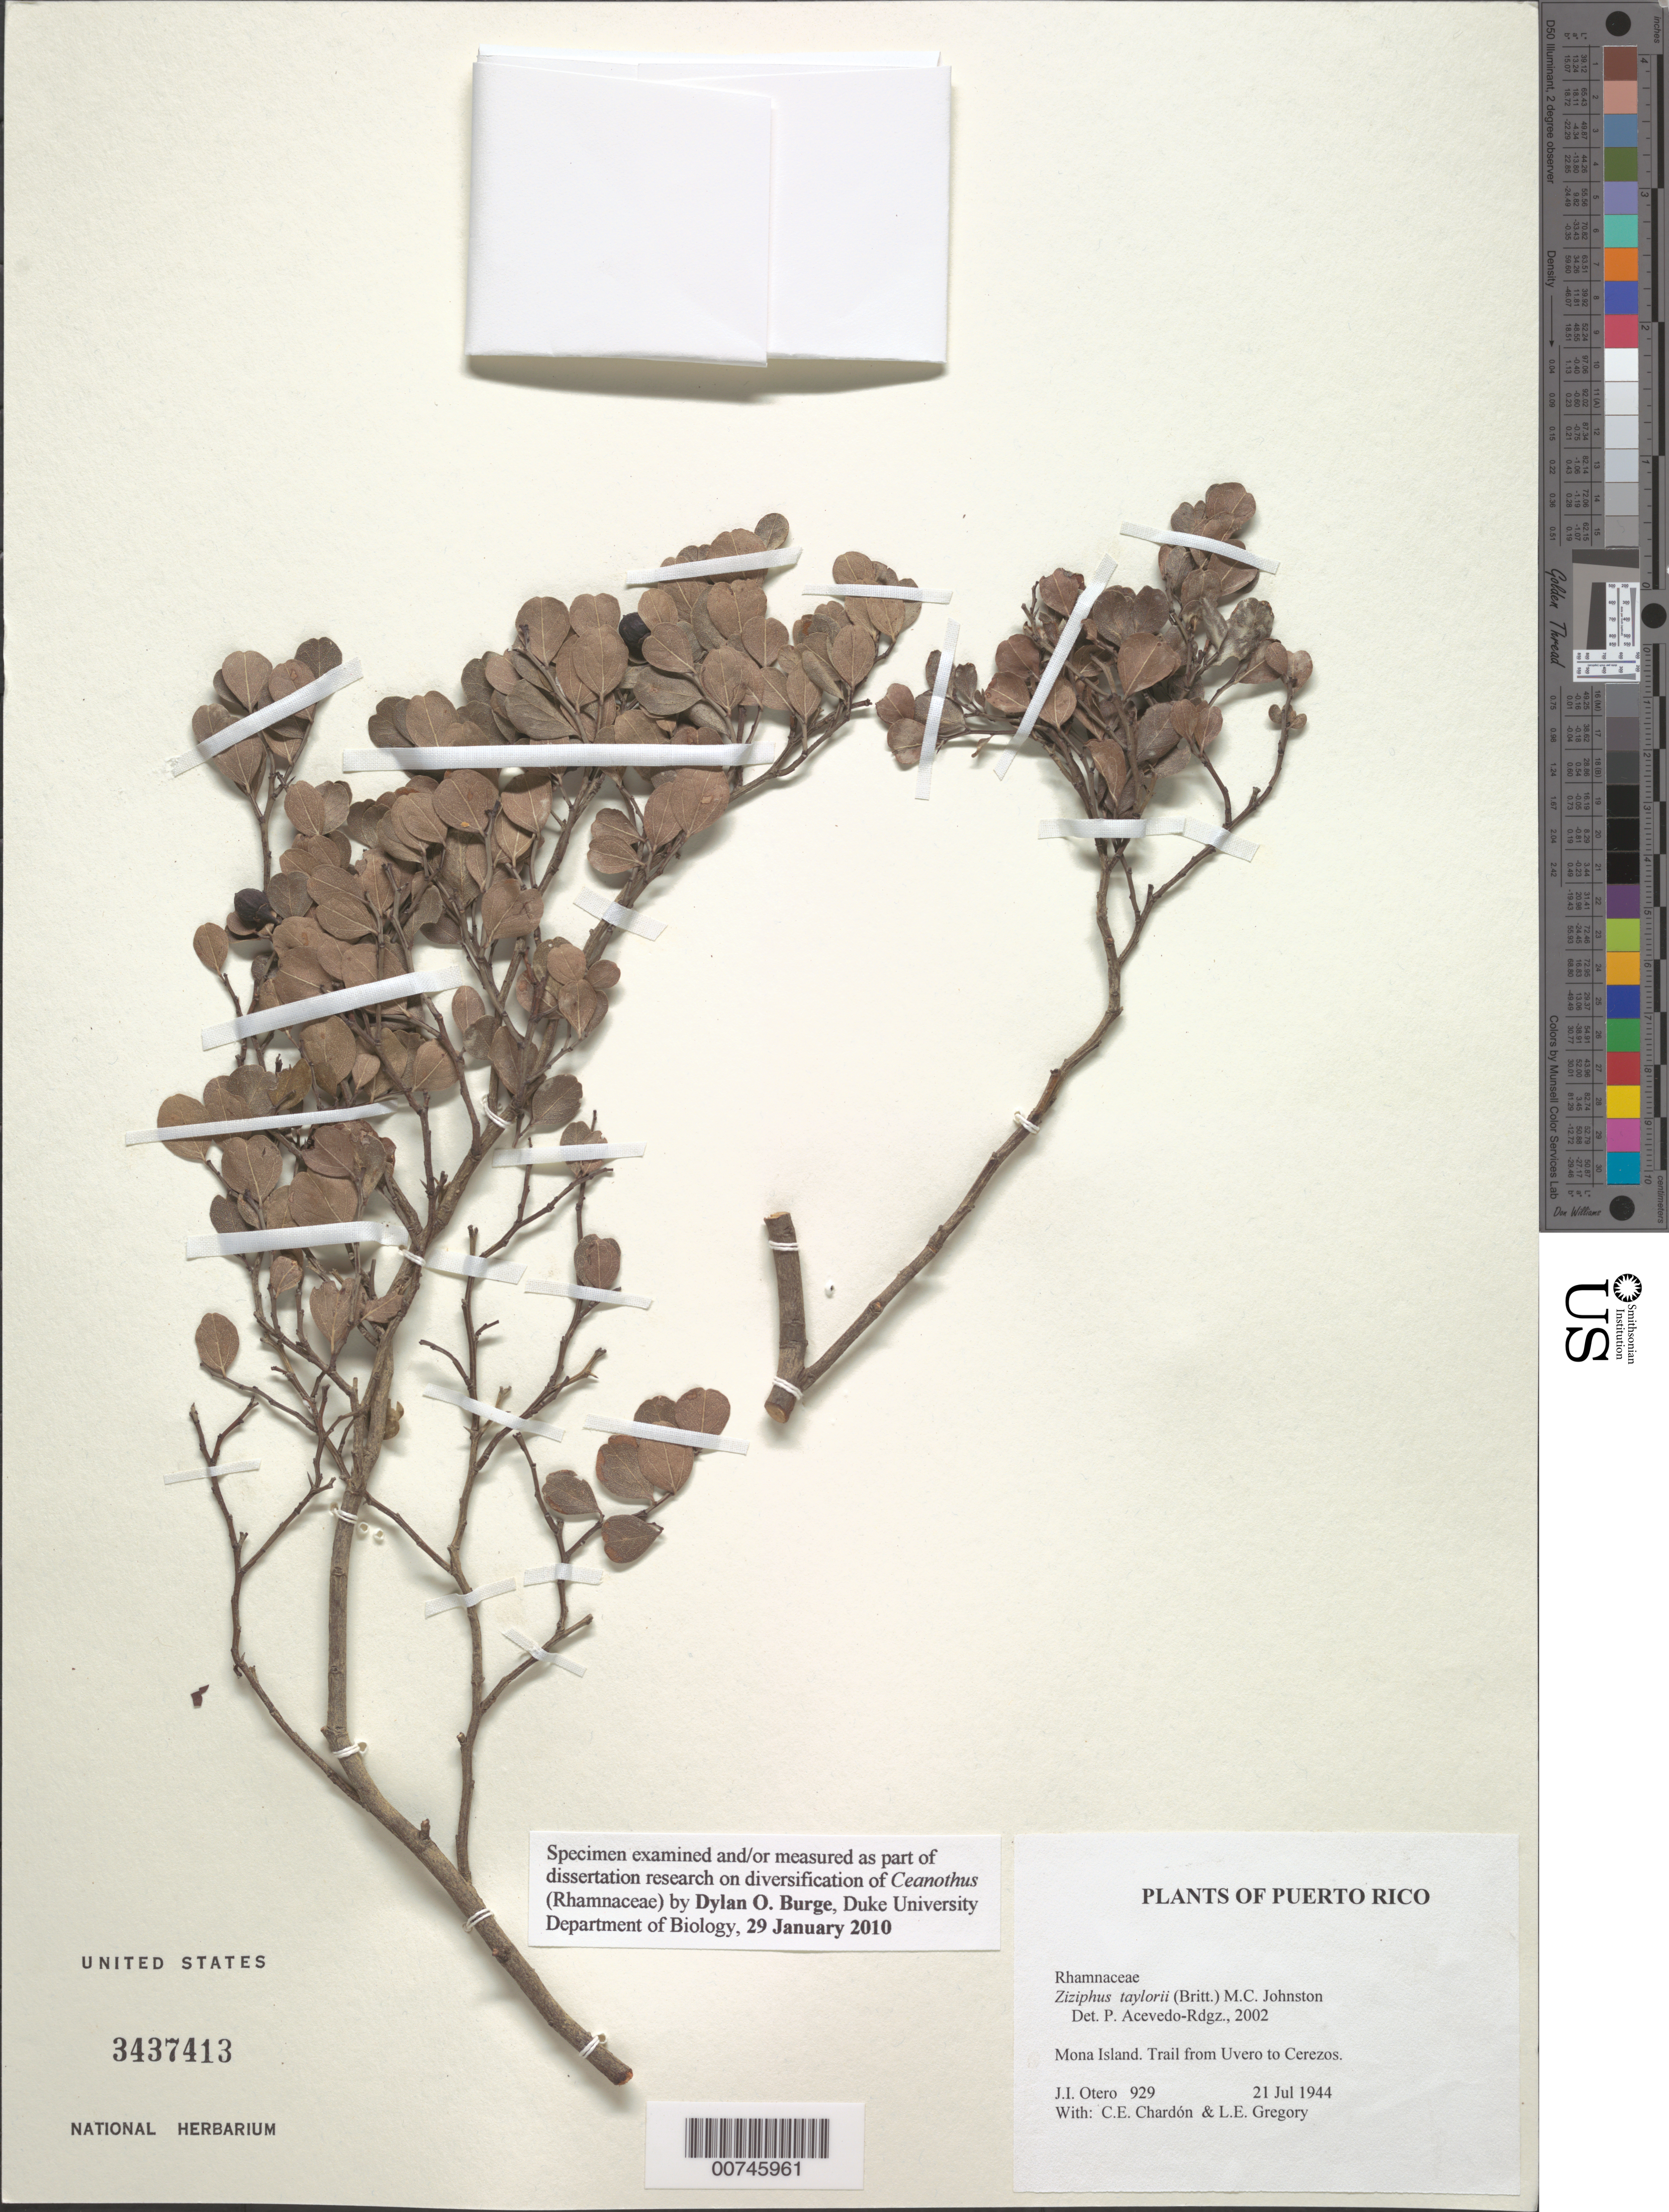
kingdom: Plantae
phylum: Tracheophyta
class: Magnoliopsida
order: Rosales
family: Rhamnaceae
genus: Sarcomphalus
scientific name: Sarcomphalus taylorii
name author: Britton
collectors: J. Otero, C. E. Chardón & L. E. Gregory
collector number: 929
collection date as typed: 21 Jul 1944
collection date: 1944-07-21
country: Puerto Rico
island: Mona I.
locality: Trail from Uvero to Cerezos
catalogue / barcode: US 3437413